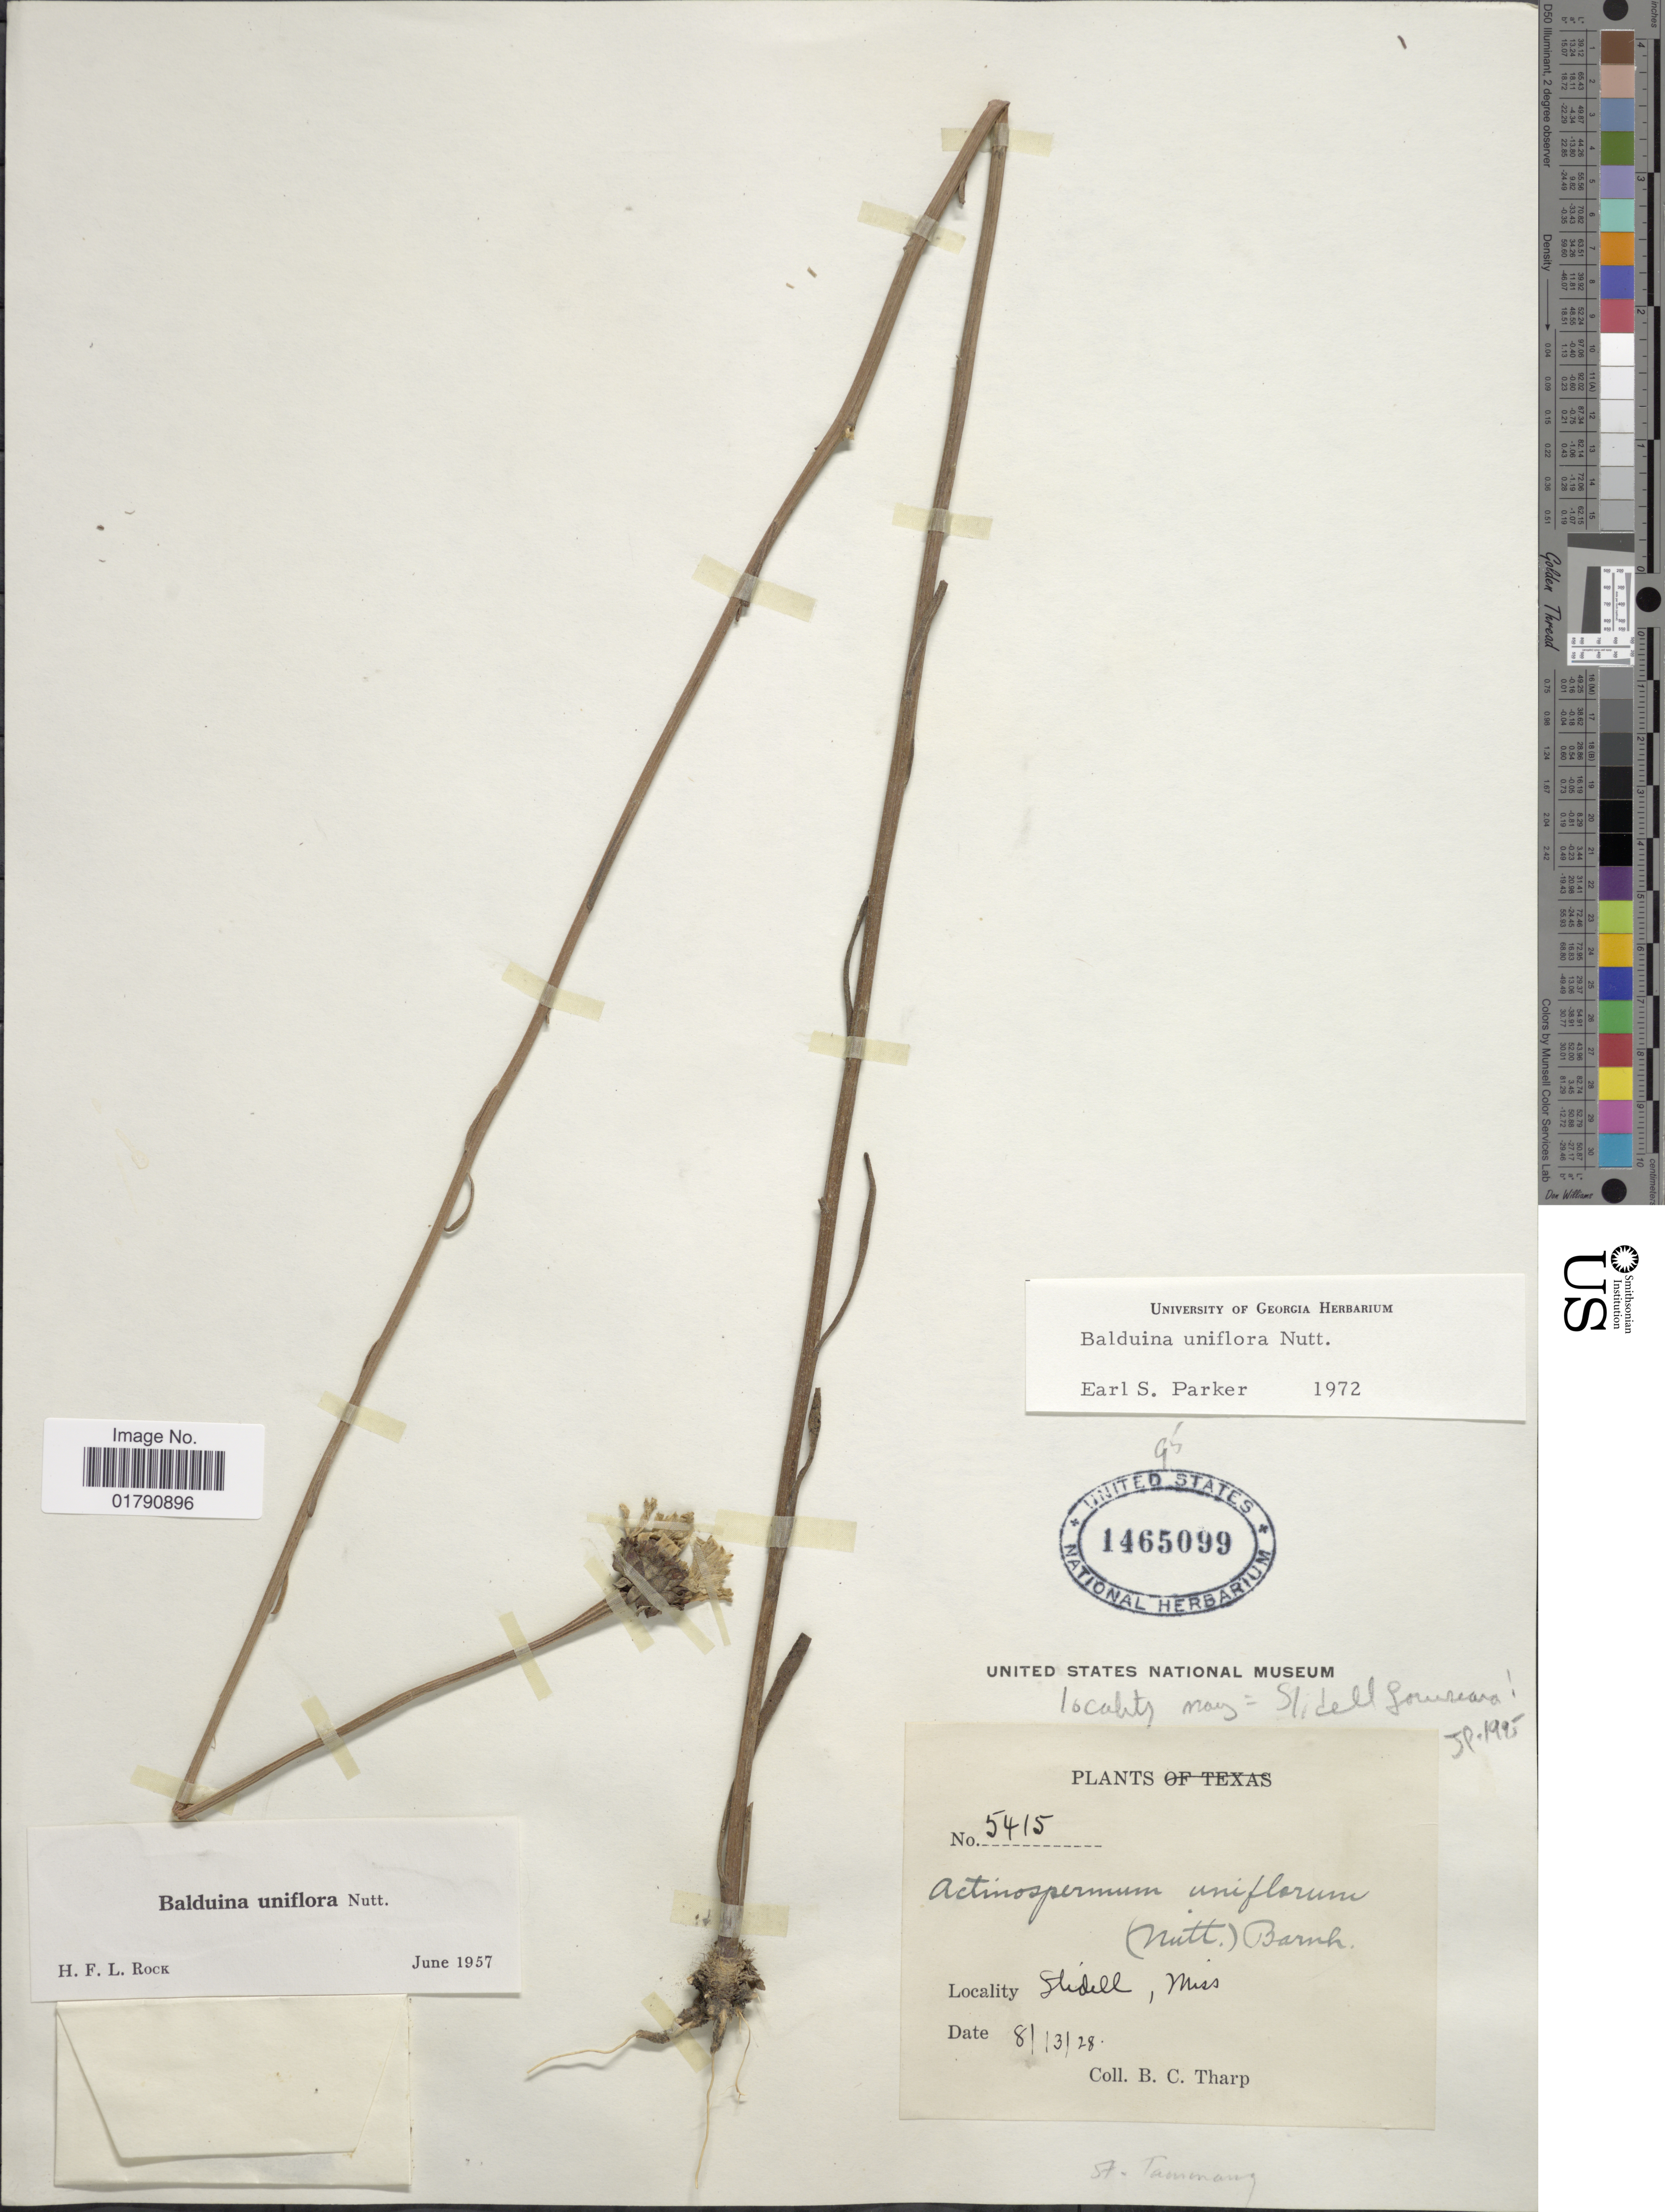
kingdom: Plantae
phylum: Tracheophyta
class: Magnoliopsida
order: Asterales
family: Asteraceae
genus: Balduina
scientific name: Balduina uniflora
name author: Nutt.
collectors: B. C. Tharp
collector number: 5415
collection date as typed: Transcribed d/m/y: 13/8/28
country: United States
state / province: Mississippi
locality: Stidell [interpreted], Miss.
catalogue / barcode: US 1465099